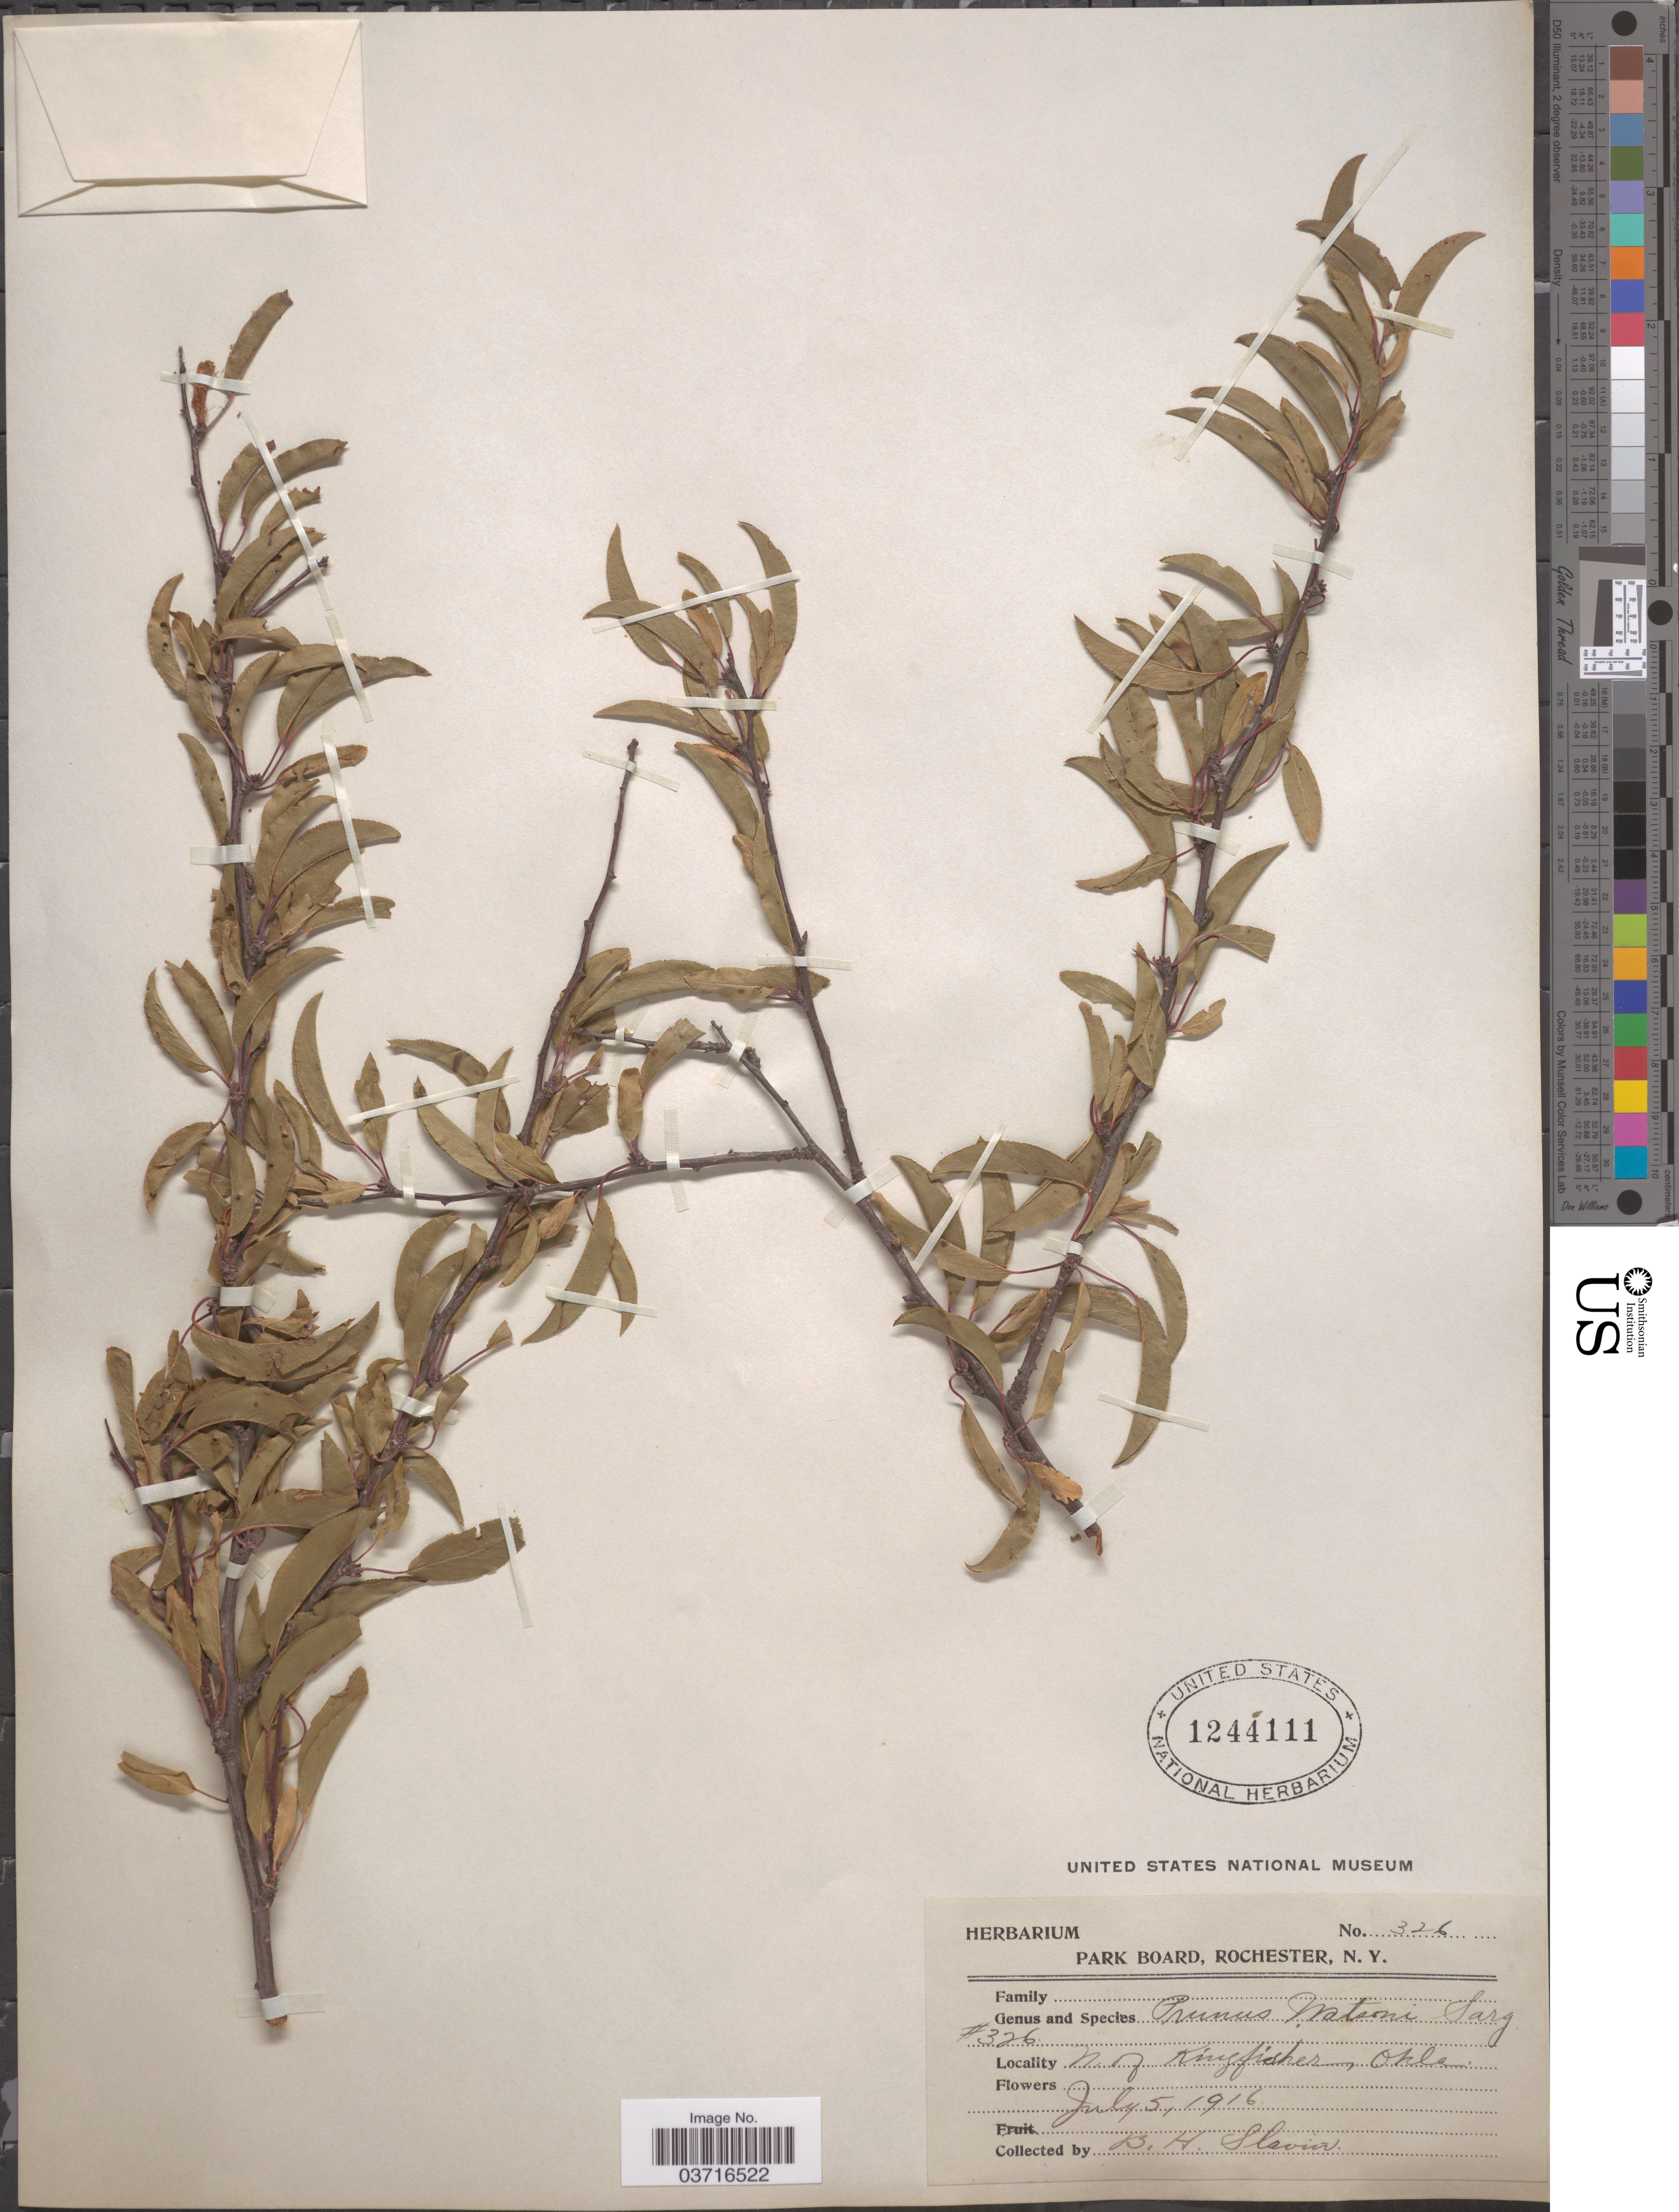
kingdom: Plantae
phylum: Tracheophyta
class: Magnoliopsida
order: Rosales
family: Rosaceae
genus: Prunus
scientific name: Prunus watsonii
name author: Sarg.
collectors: B. Slavin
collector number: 326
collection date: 1916-07-05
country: United States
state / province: Oklahoma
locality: N. of Kingfisher.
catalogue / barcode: US 1244111